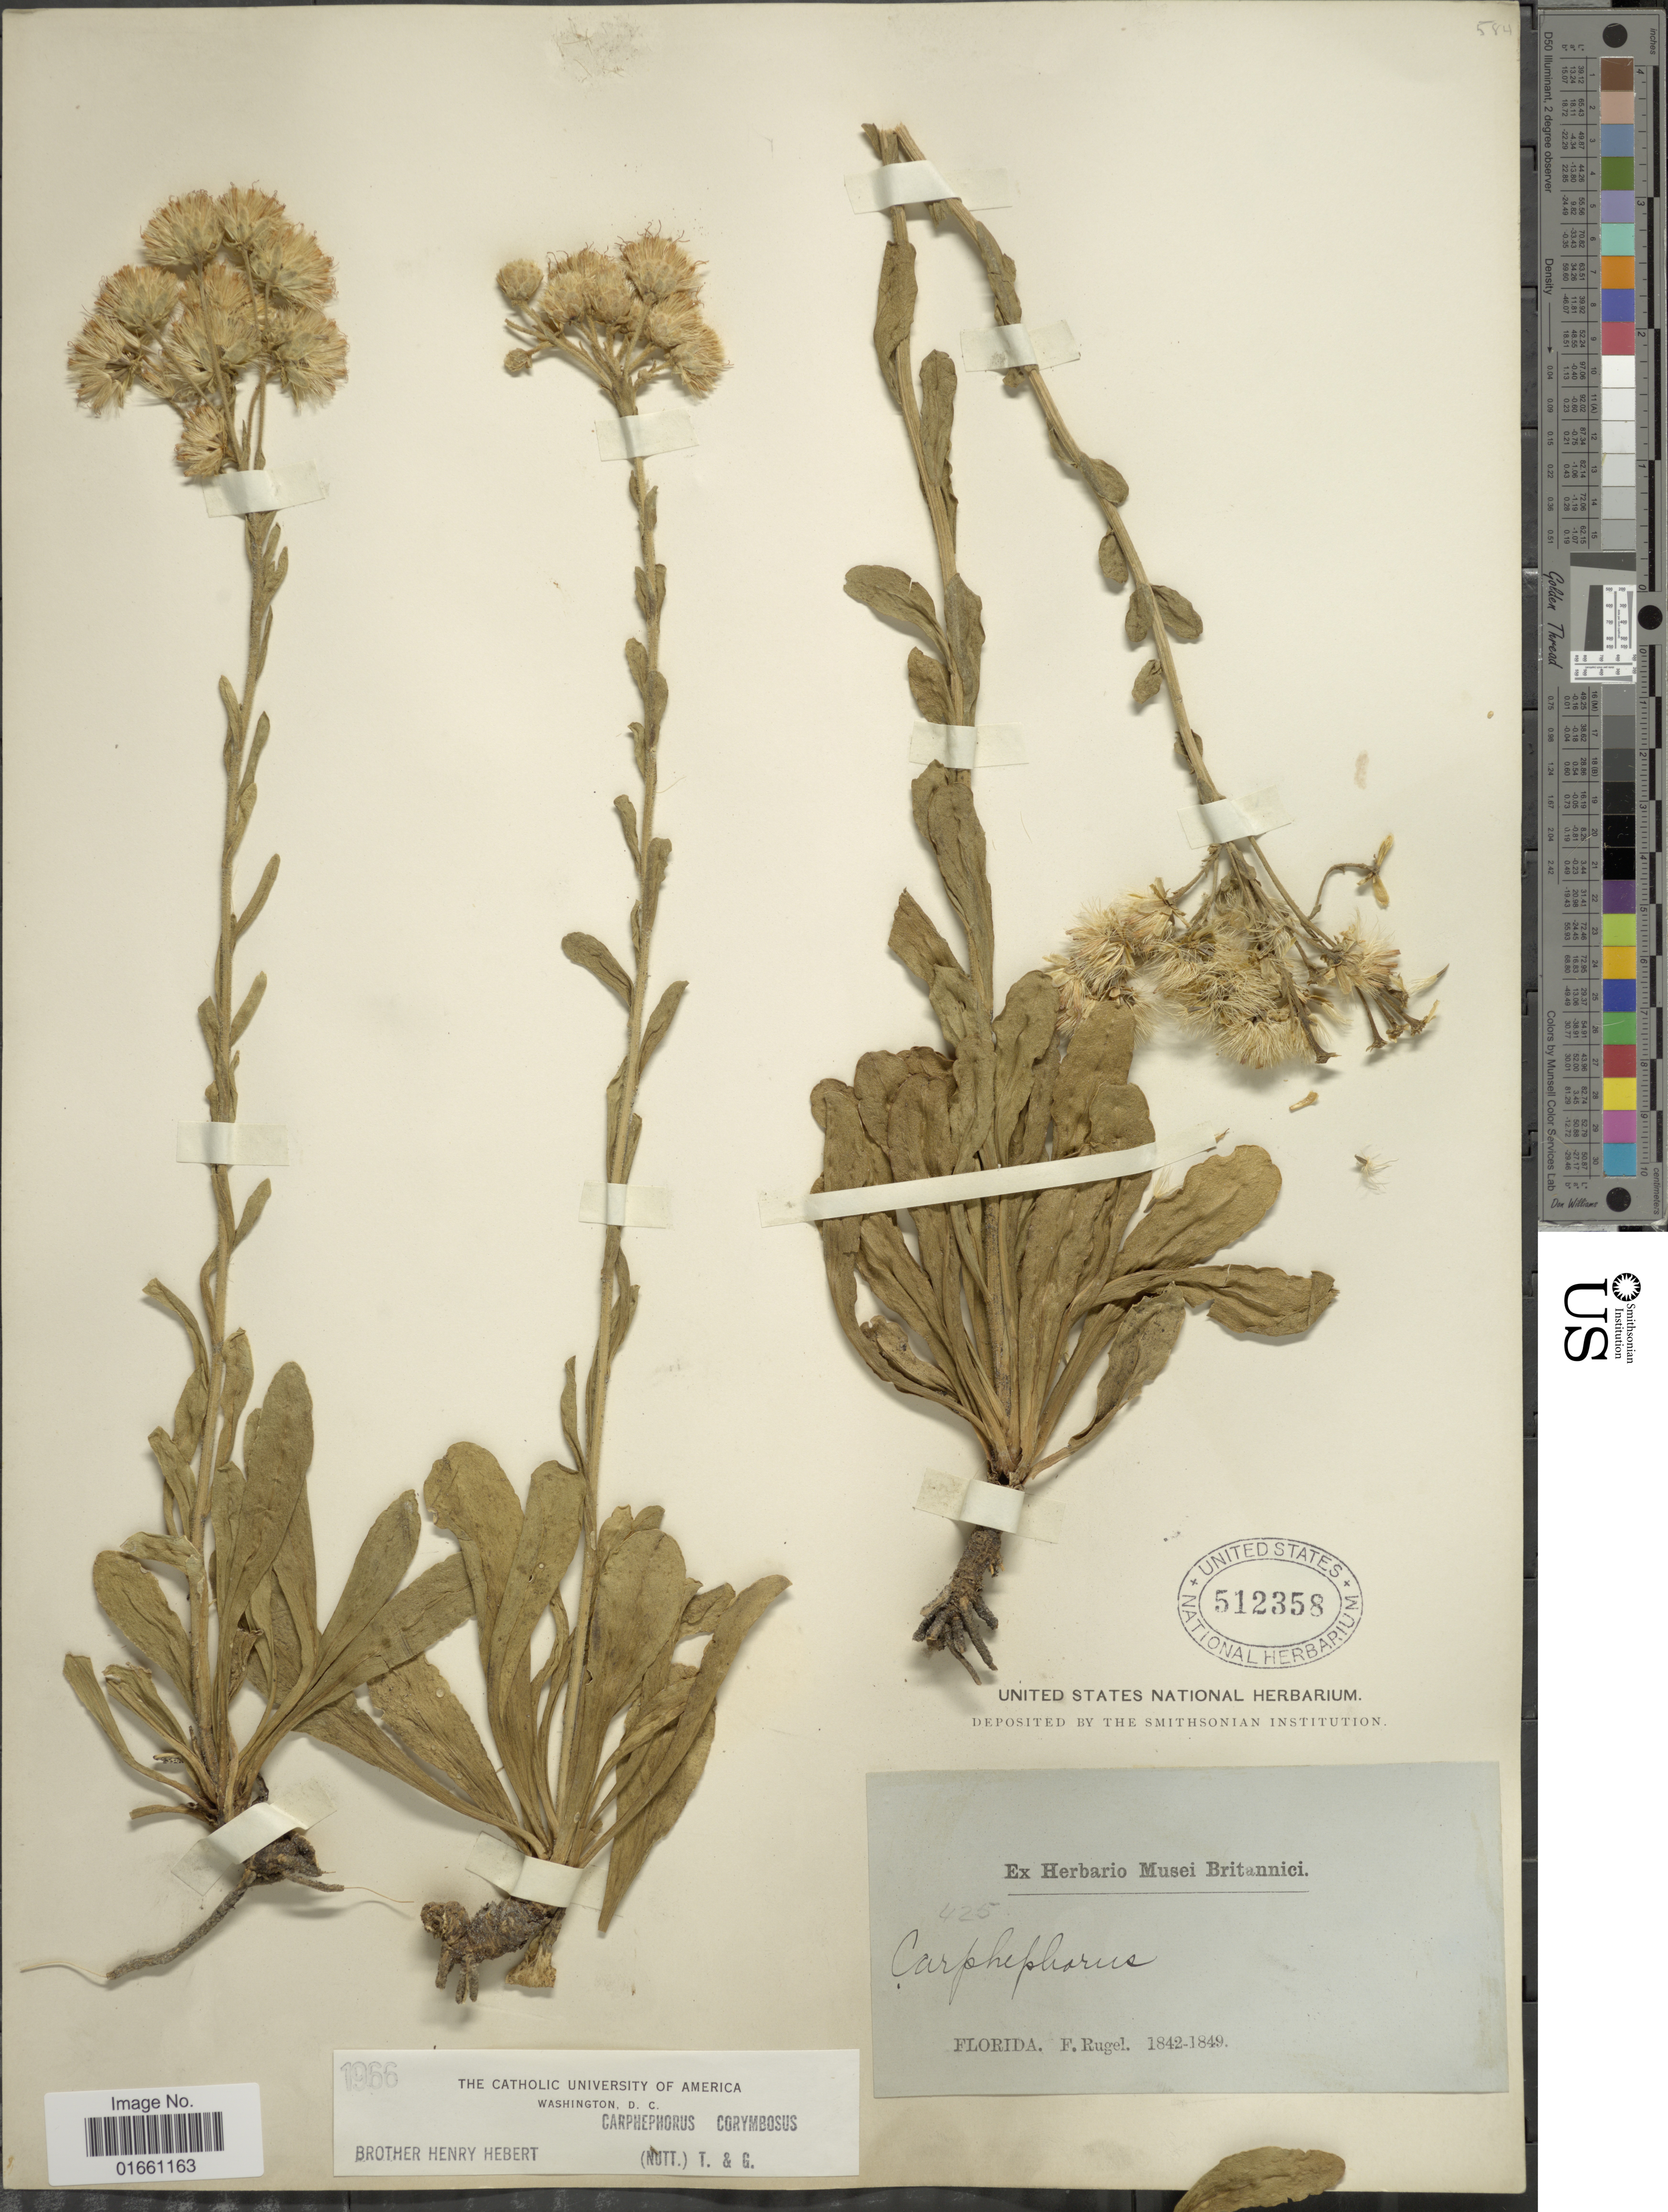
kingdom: Plantae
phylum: Tracheophyta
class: Magnoliopsida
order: Asterales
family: Asteraceae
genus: Carphephorus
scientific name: Carphephorus corymbosus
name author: (Nutt.) Torr. & A. Gray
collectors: F. Rugel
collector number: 425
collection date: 1842/1849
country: United States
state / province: Florida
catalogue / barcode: US 512358